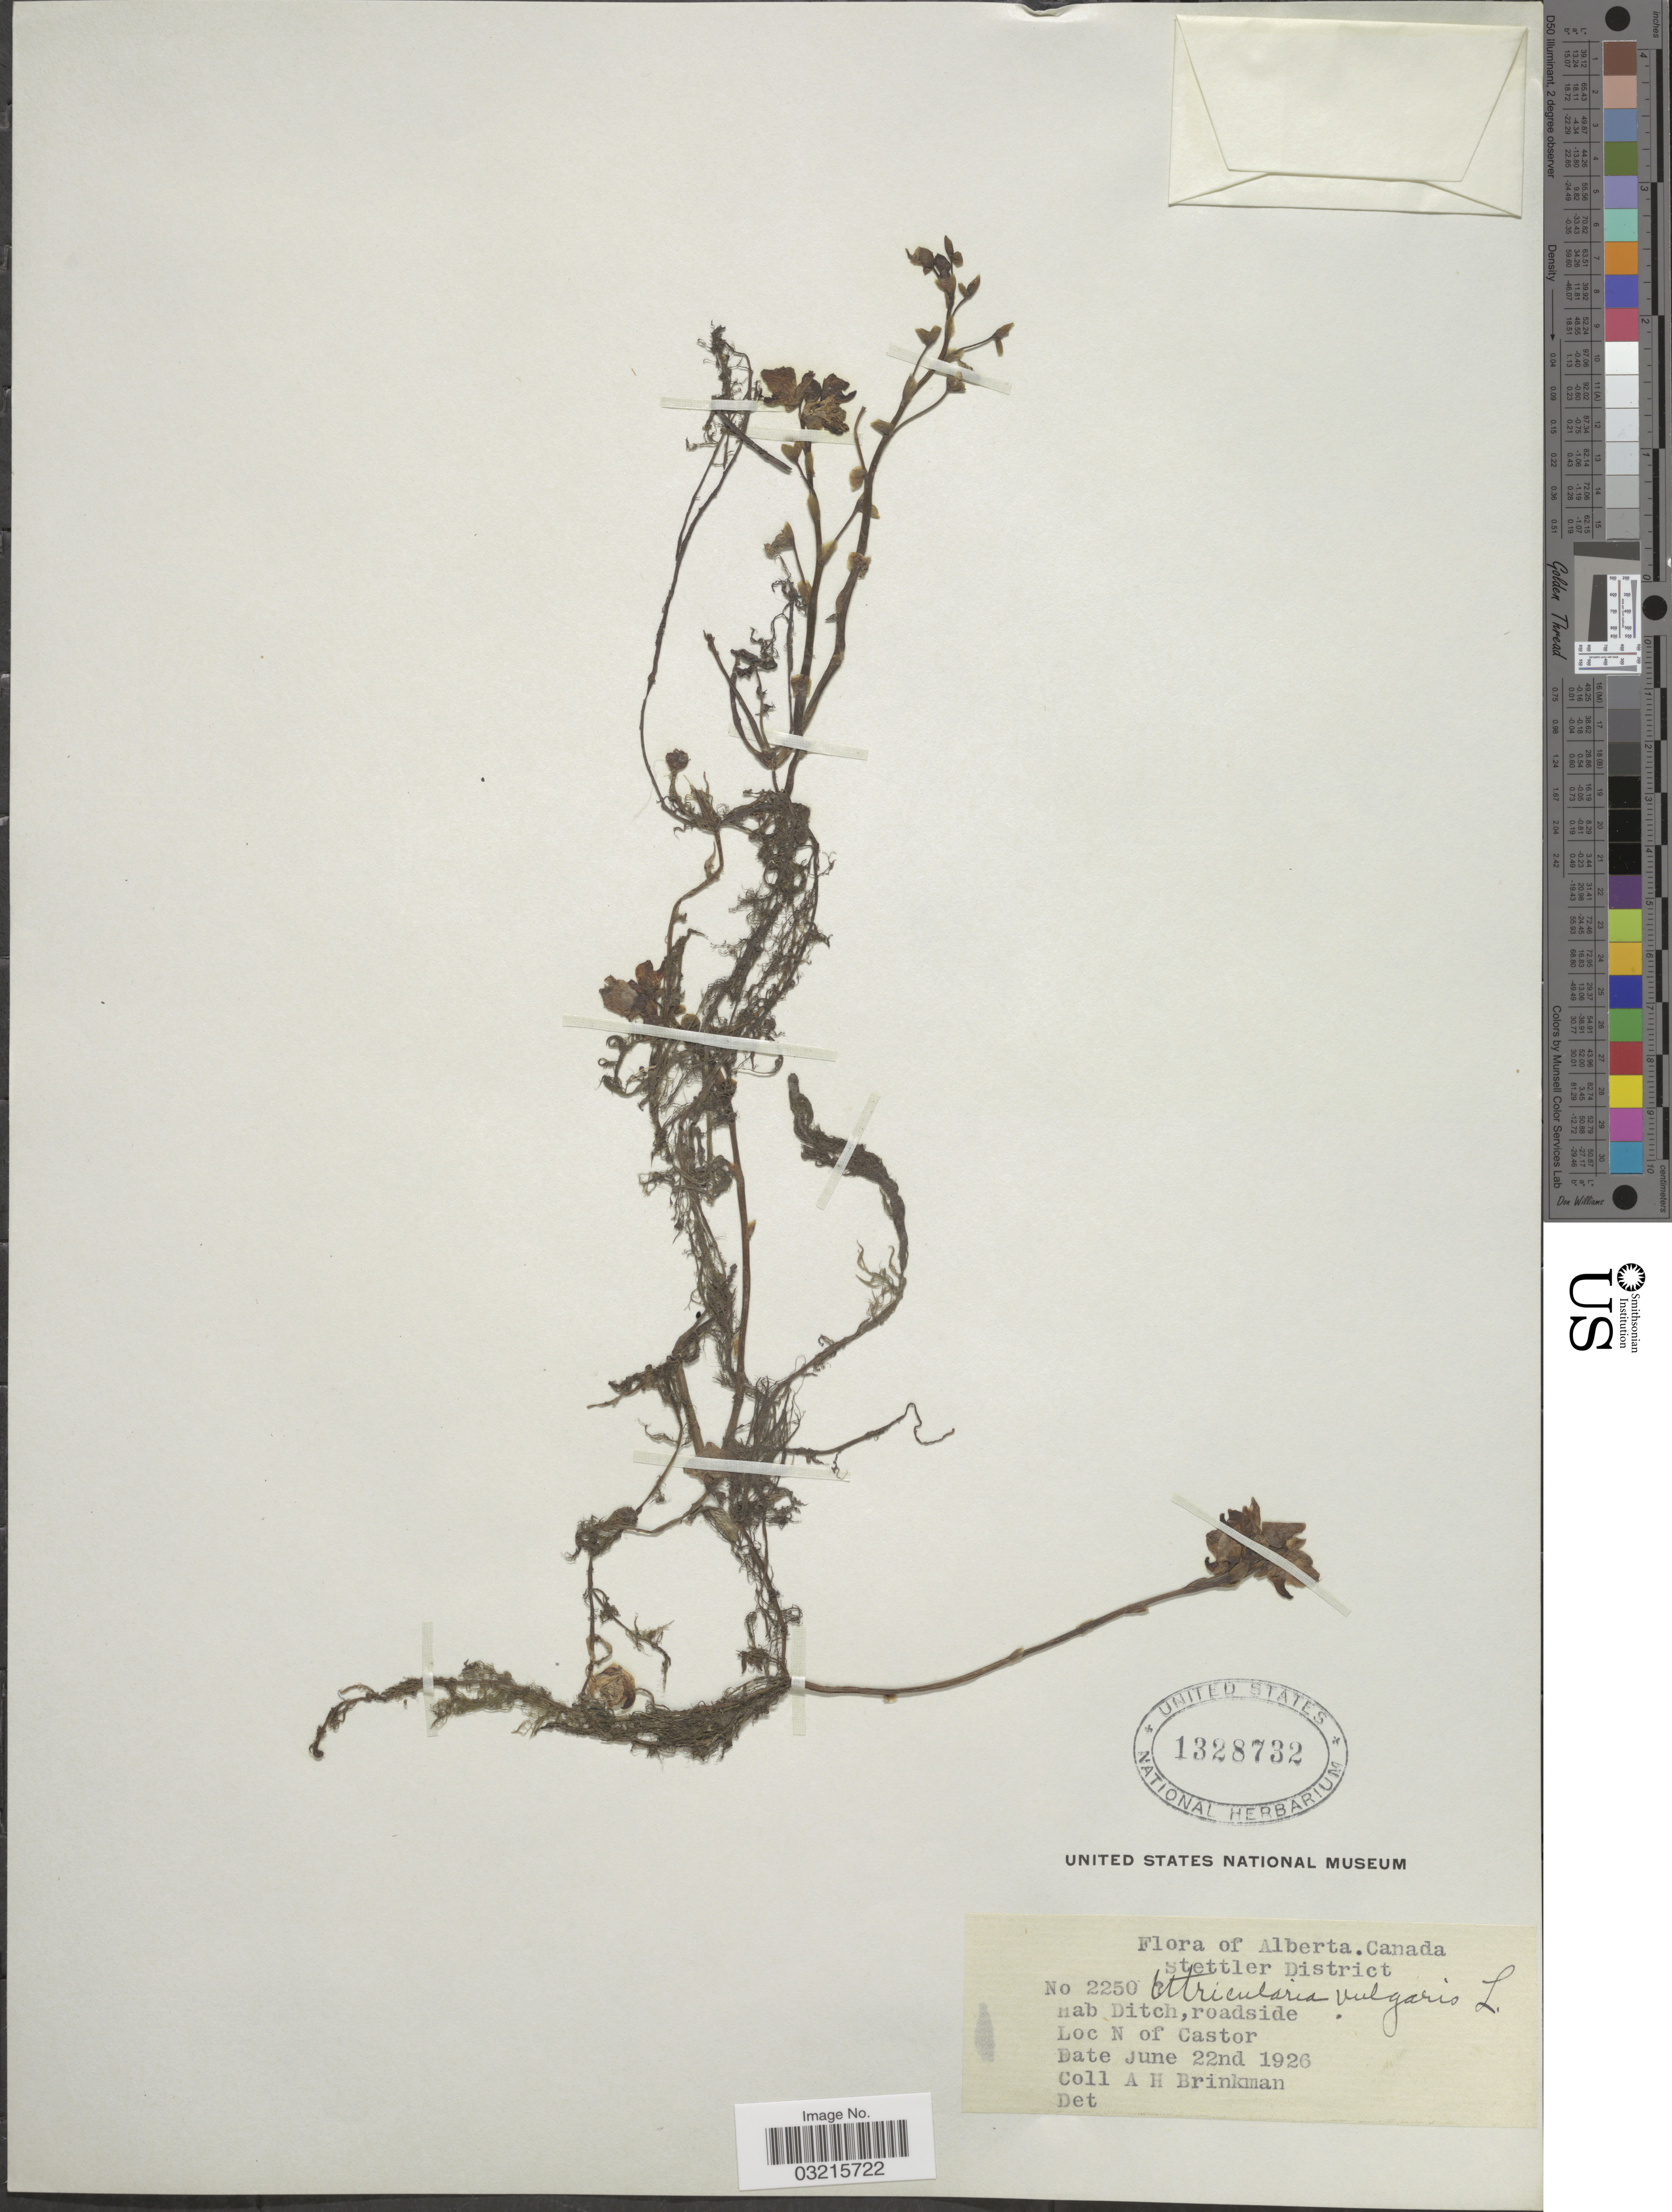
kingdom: Plantae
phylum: Tracheophyta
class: Magnoliopsida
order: Lamiales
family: Lentibulariaceae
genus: Utricularia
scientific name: Utricularia vulgaris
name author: L.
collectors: A. Brinkman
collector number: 2250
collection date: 1926-06-22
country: Canada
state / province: Alberta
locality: Stettler District, N of Castor.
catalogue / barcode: US 1328732